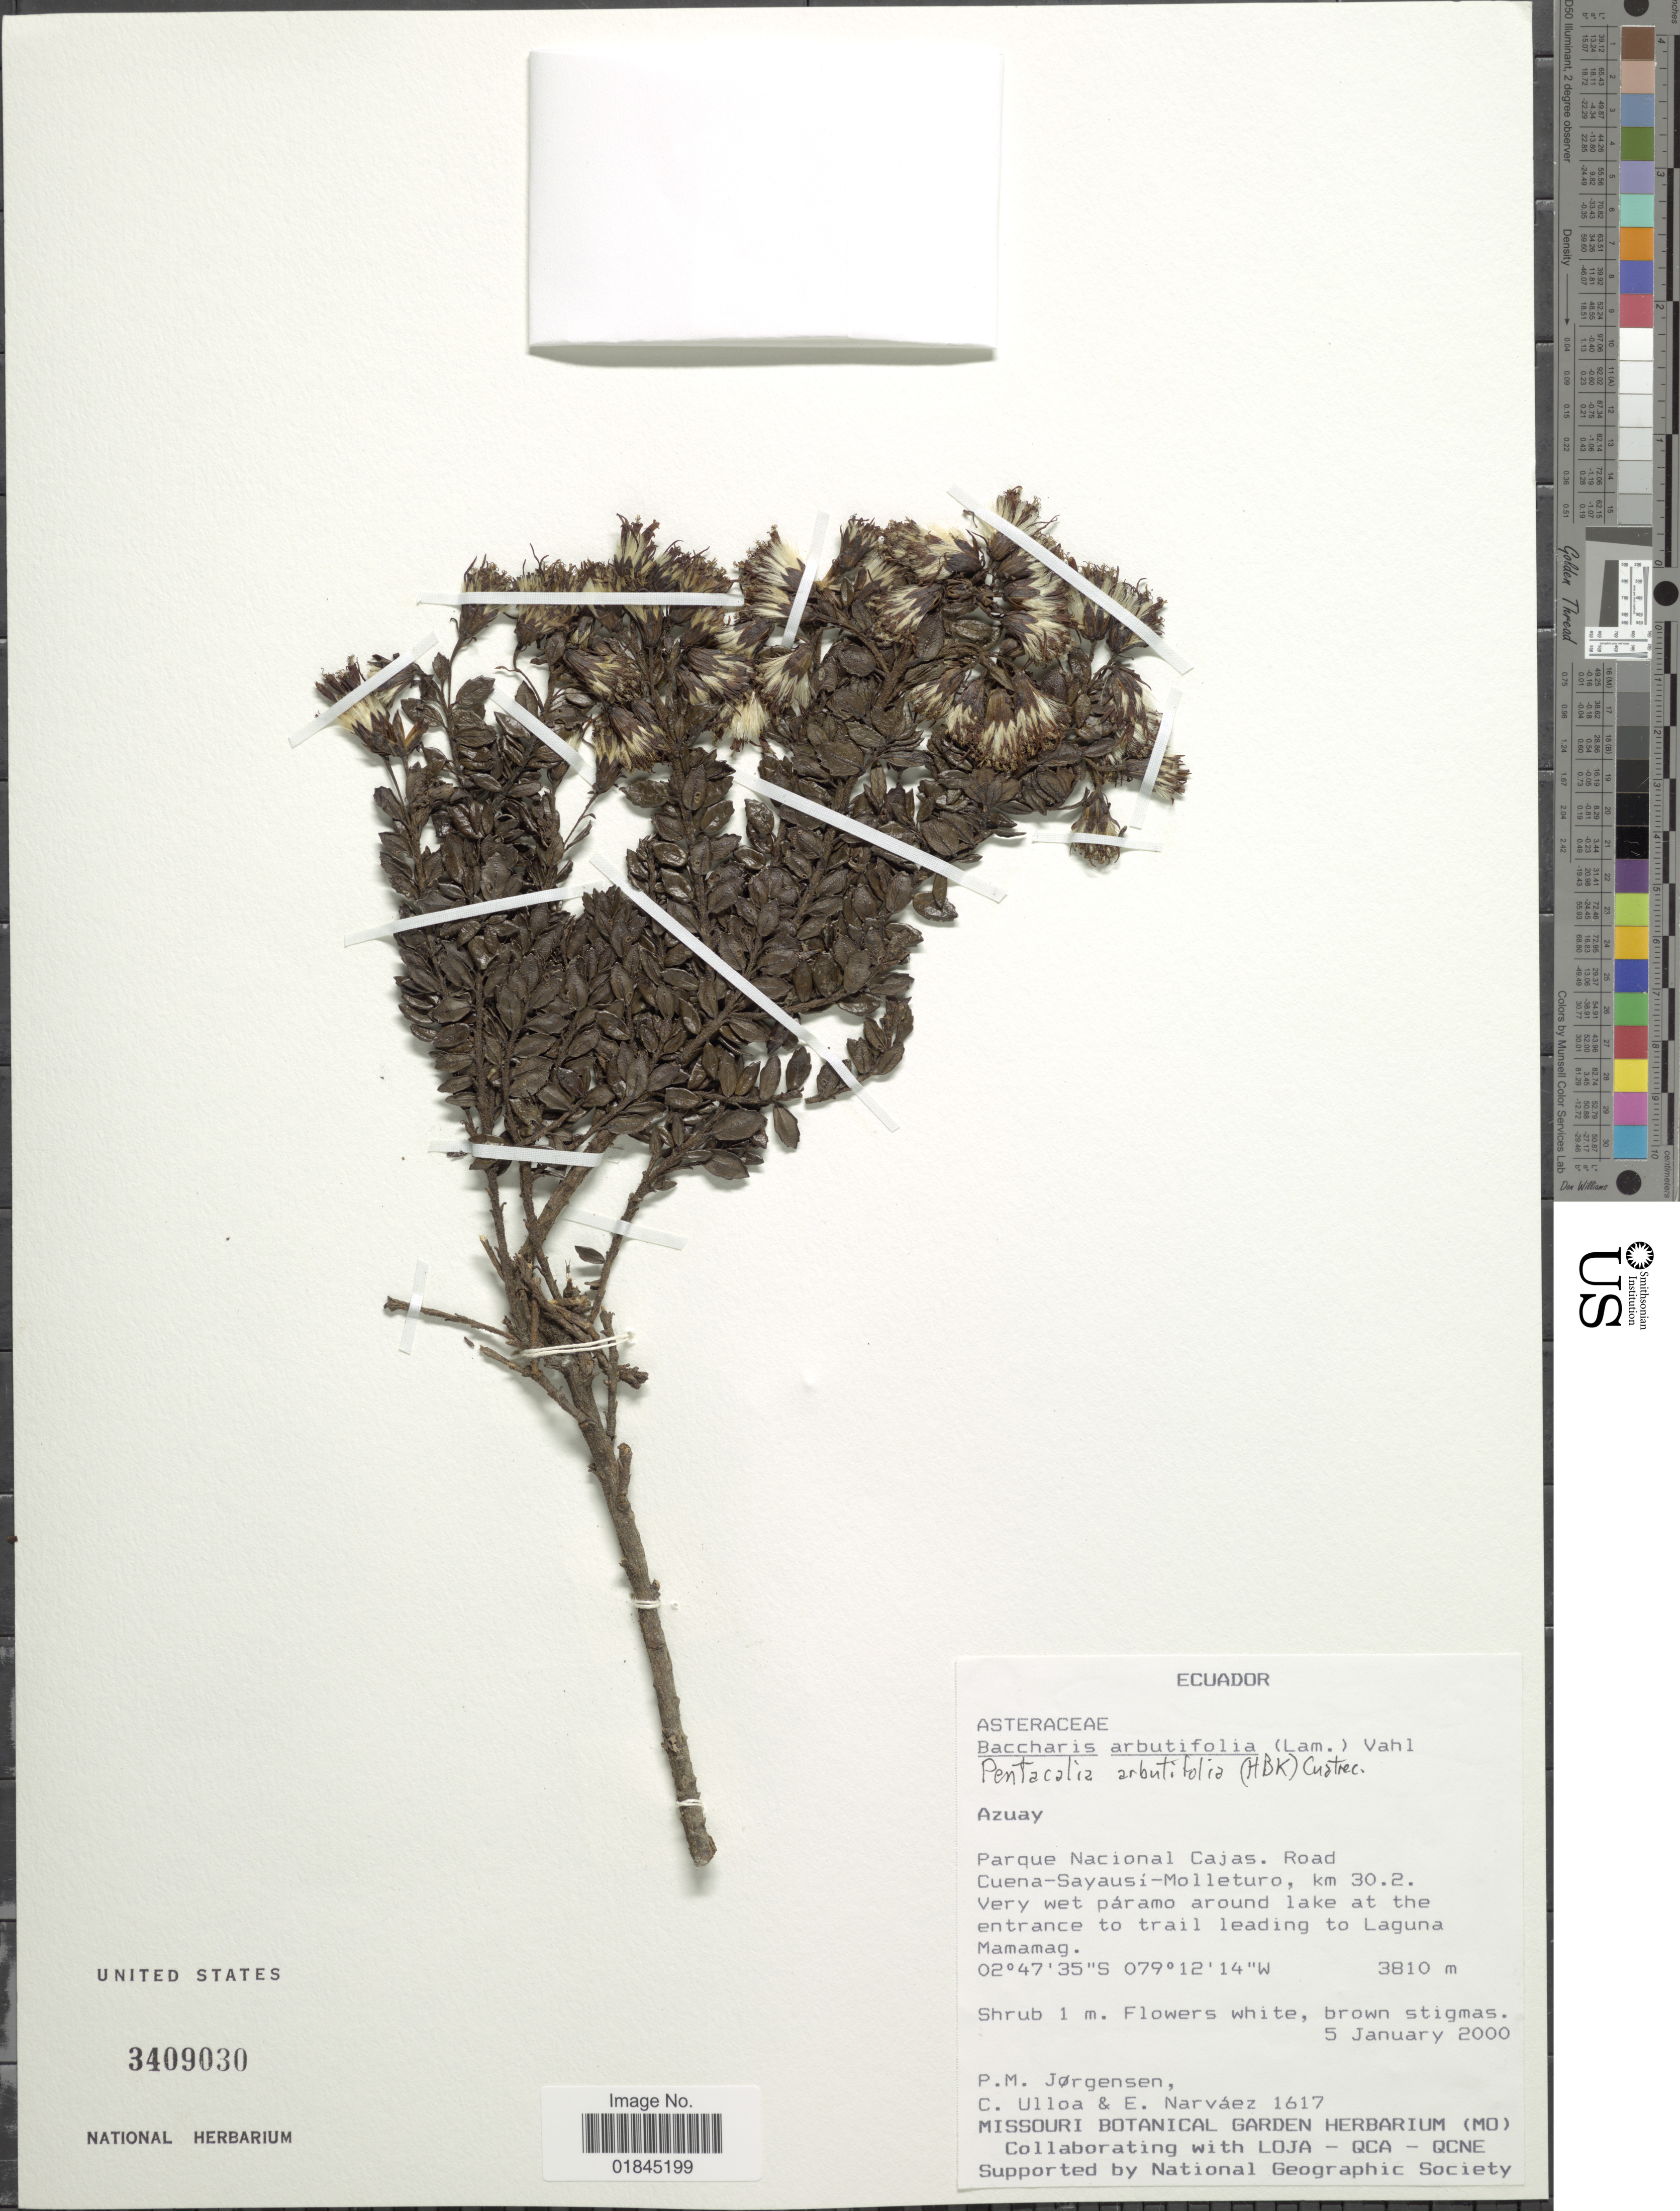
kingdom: Plantae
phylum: Tracheophyta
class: Magnoliopsida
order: Asterales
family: Asteraceae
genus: Pentacalia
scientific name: Pentacalia arbutifolia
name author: (Kunth) Cuatrec.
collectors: P. Jørgensen, C. Ulloa & E. Narváez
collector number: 1617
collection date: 2000-01-05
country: Ecuador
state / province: Azuay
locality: Azuay. Parque Nacional Cajas. Road Cuena-Sayausi-Molleturo, km 30.2. Very wet páramo around lake at the entrance to trail leading to Laguna Mamamag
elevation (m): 3810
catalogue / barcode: US 3409030